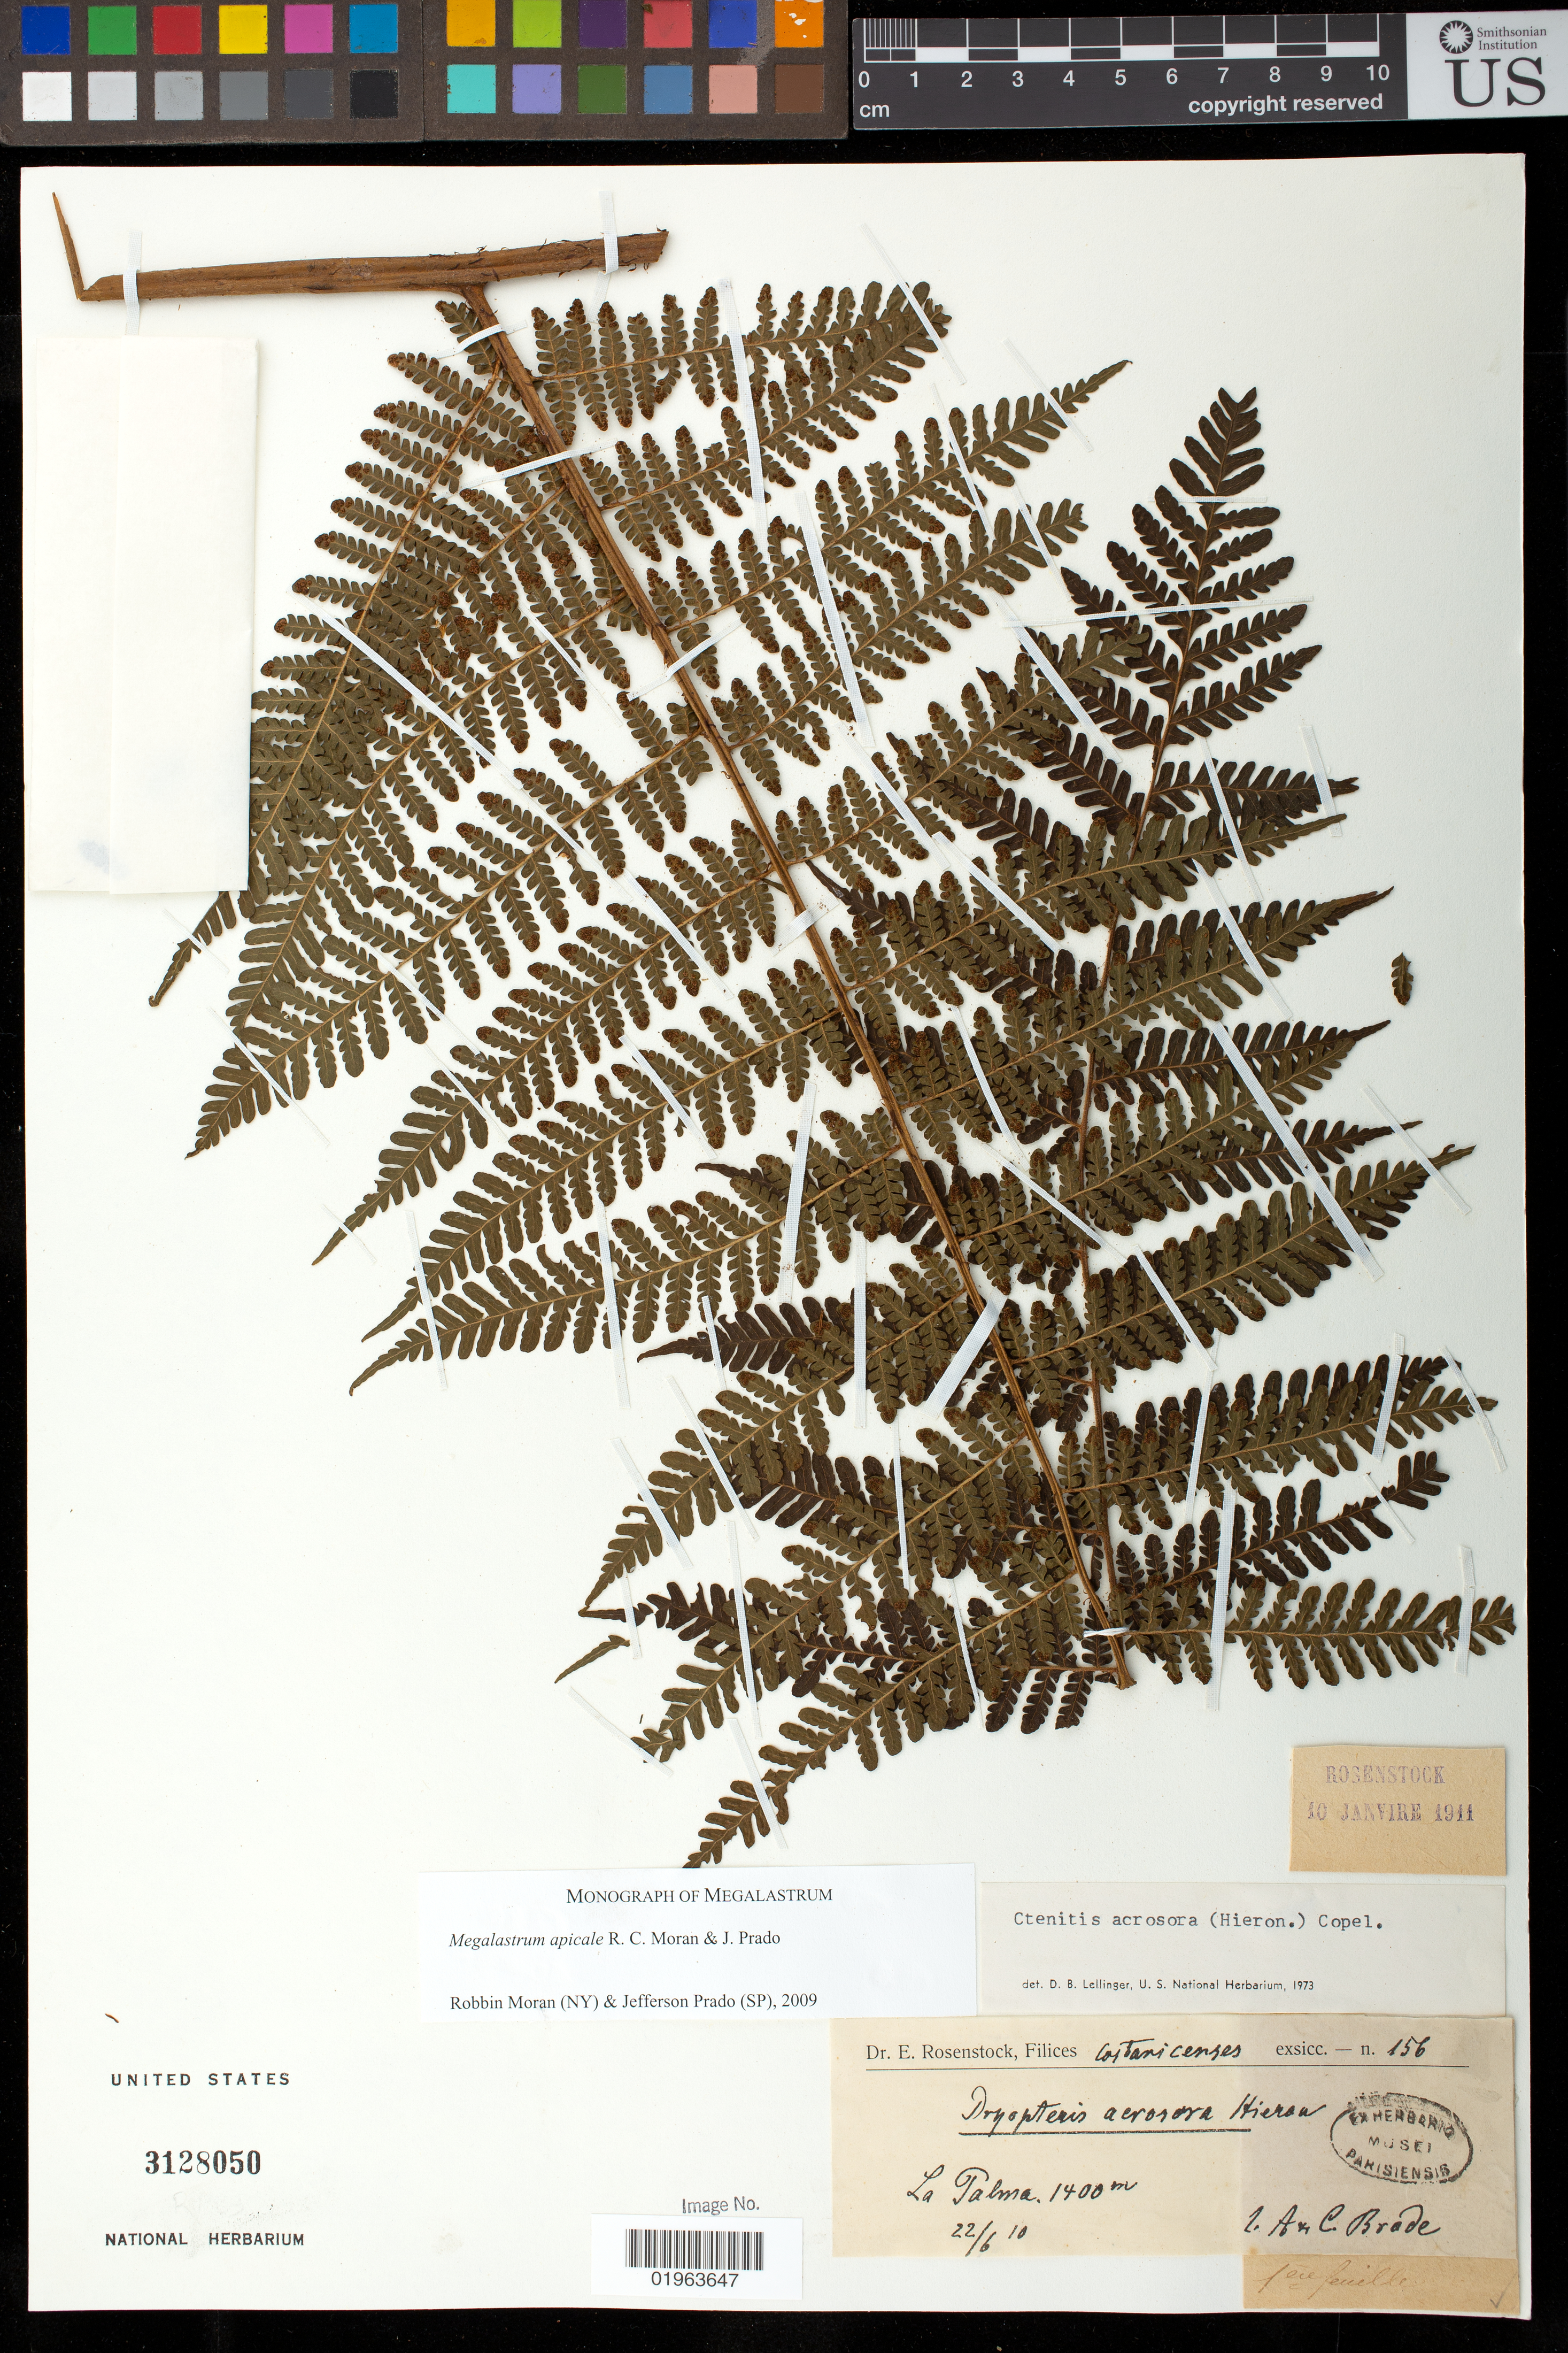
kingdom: Plantae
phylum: Tracheophyta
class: Polypodiopsida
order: Polypodiales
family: Dryopteridaceae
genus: Megalastrum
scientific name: Megalastrum apicale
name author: R.C. Moran & J. Prado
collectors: A. Brade & C. Brade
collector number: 153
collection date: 1910-06-22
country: Costa Rica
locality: La Palma.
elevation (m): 1400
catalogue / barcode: US 3128050